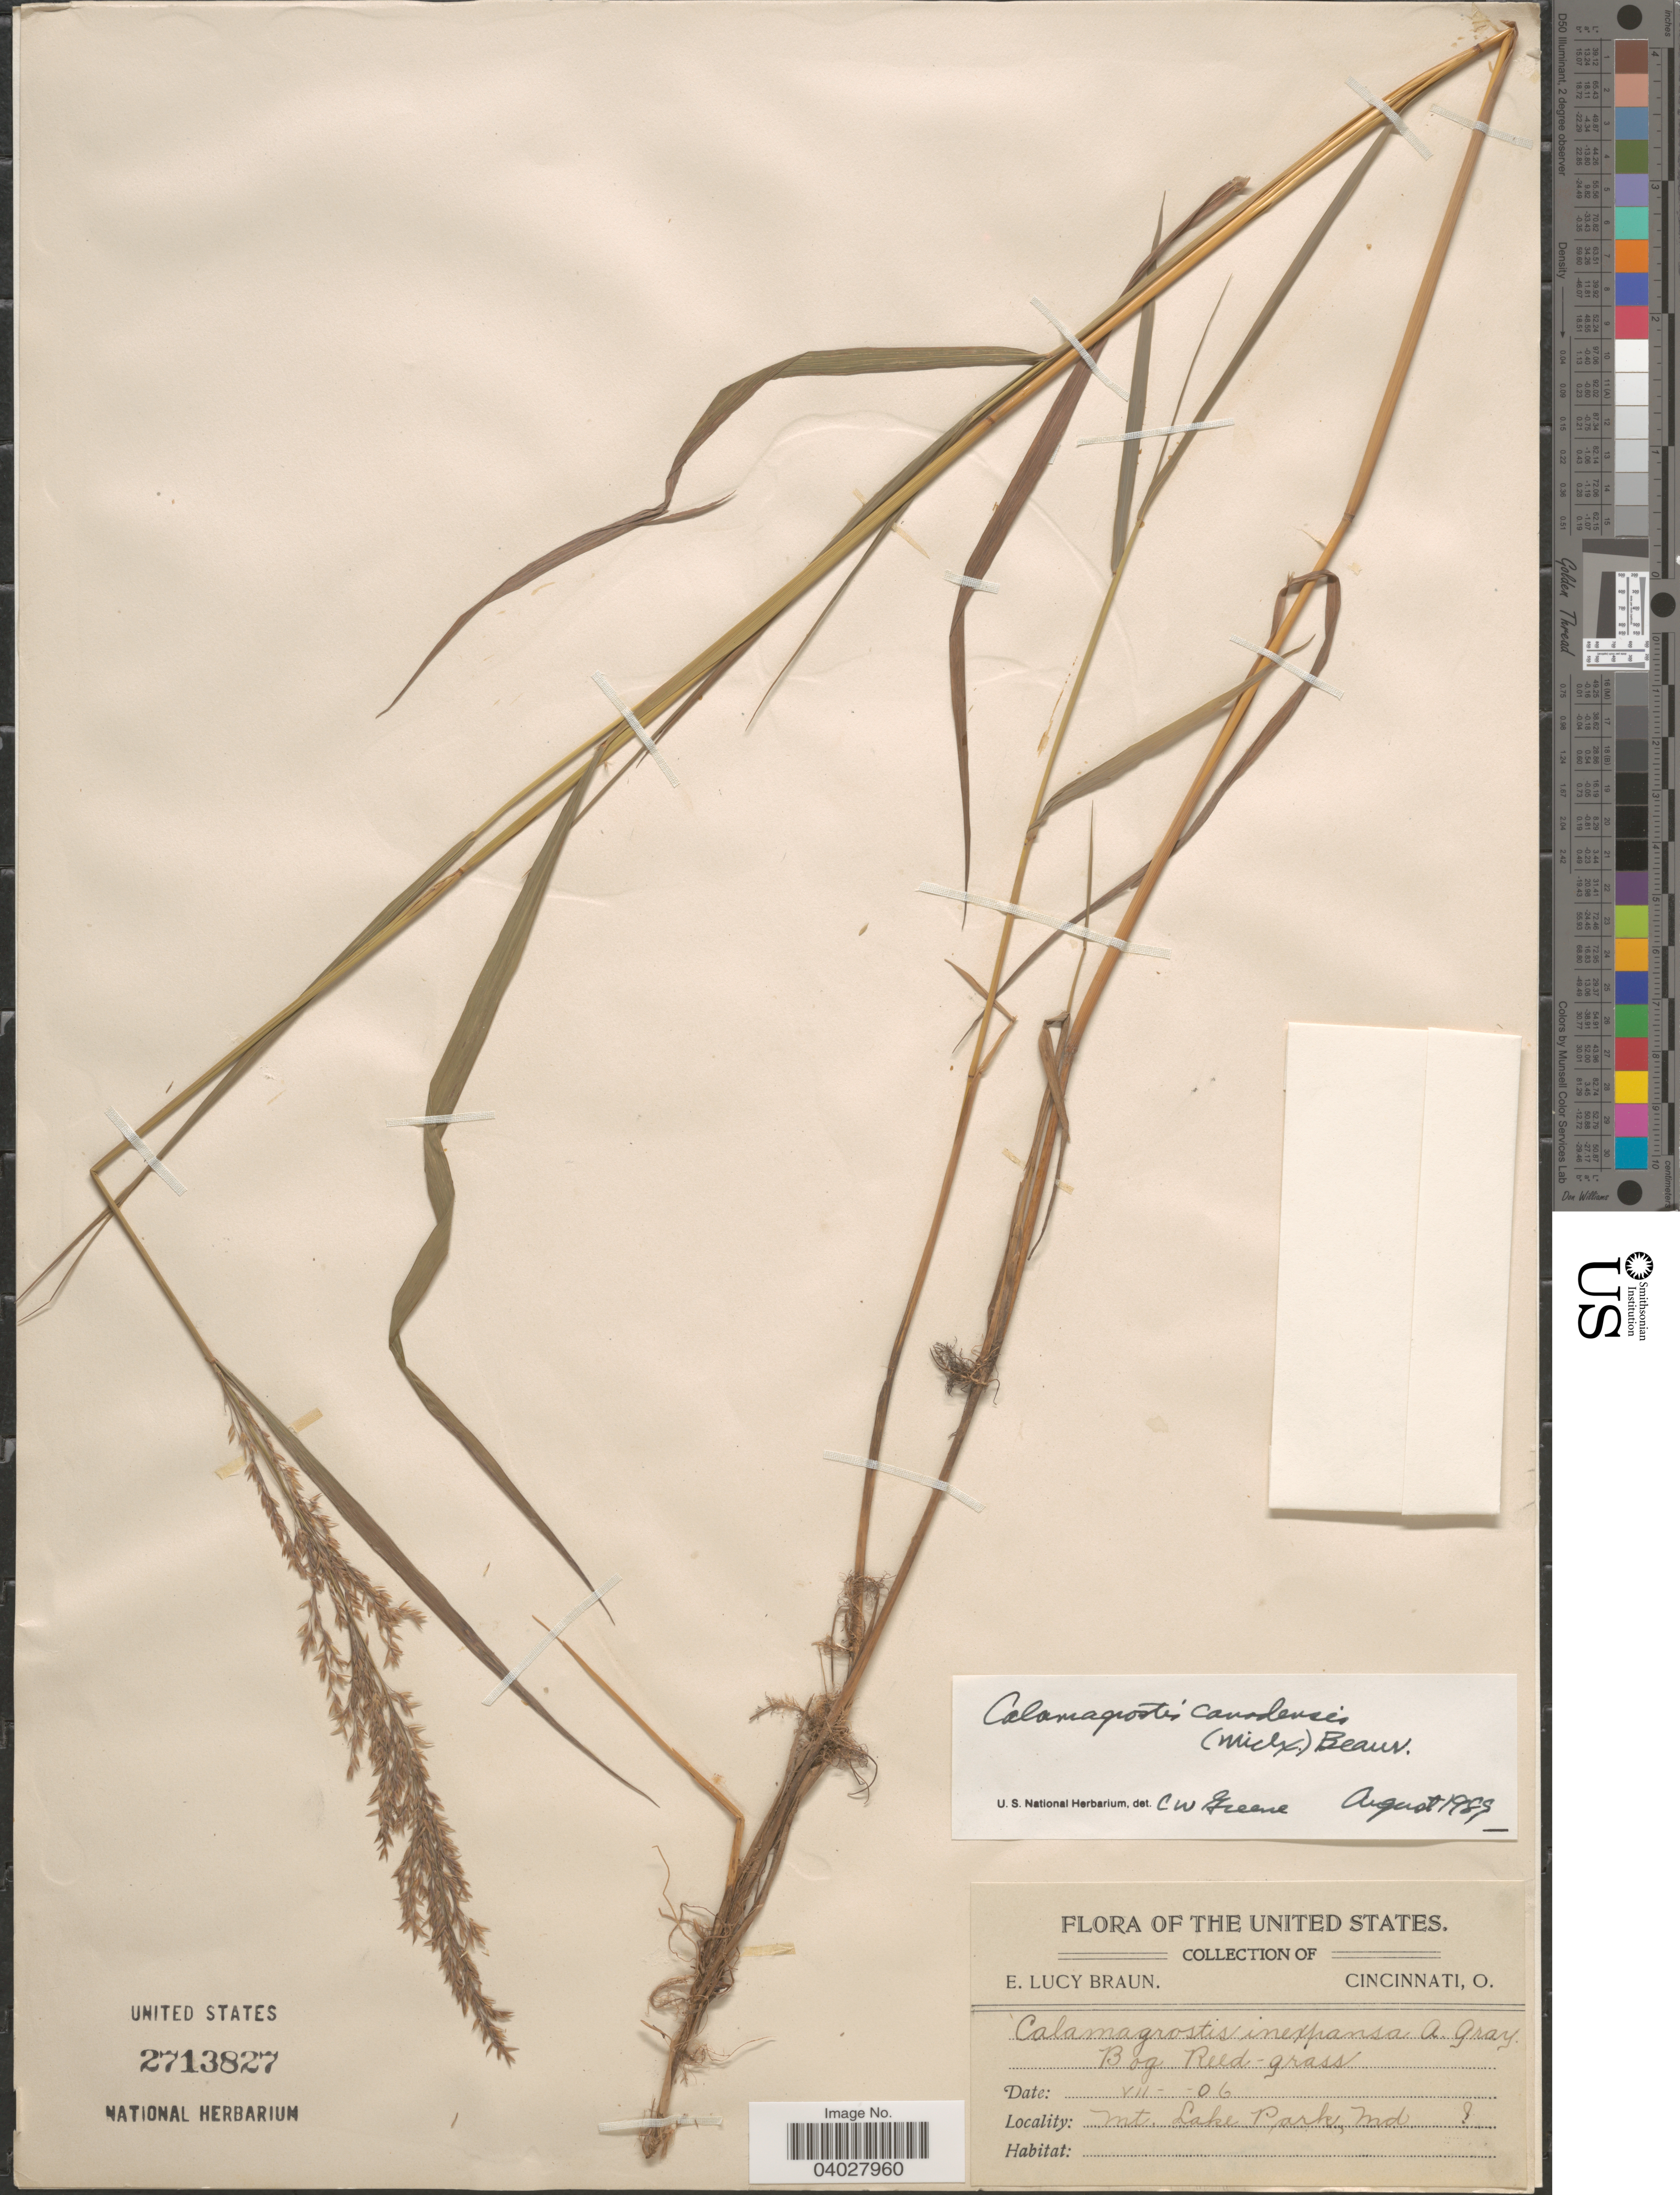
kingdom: Plantae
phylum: Tracheophyta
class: Liliopsida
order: Poales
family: Poaceae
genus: Calamagrostis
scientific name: Calamagrostis canadensis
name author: (Michx.) P. Beauv.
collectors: E. L. Braun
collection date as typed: Transcribed d/m/y: /7/6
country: United States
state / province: Maryland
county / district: Garrett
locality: Mt. Lake Park.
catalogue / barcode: US 2713827